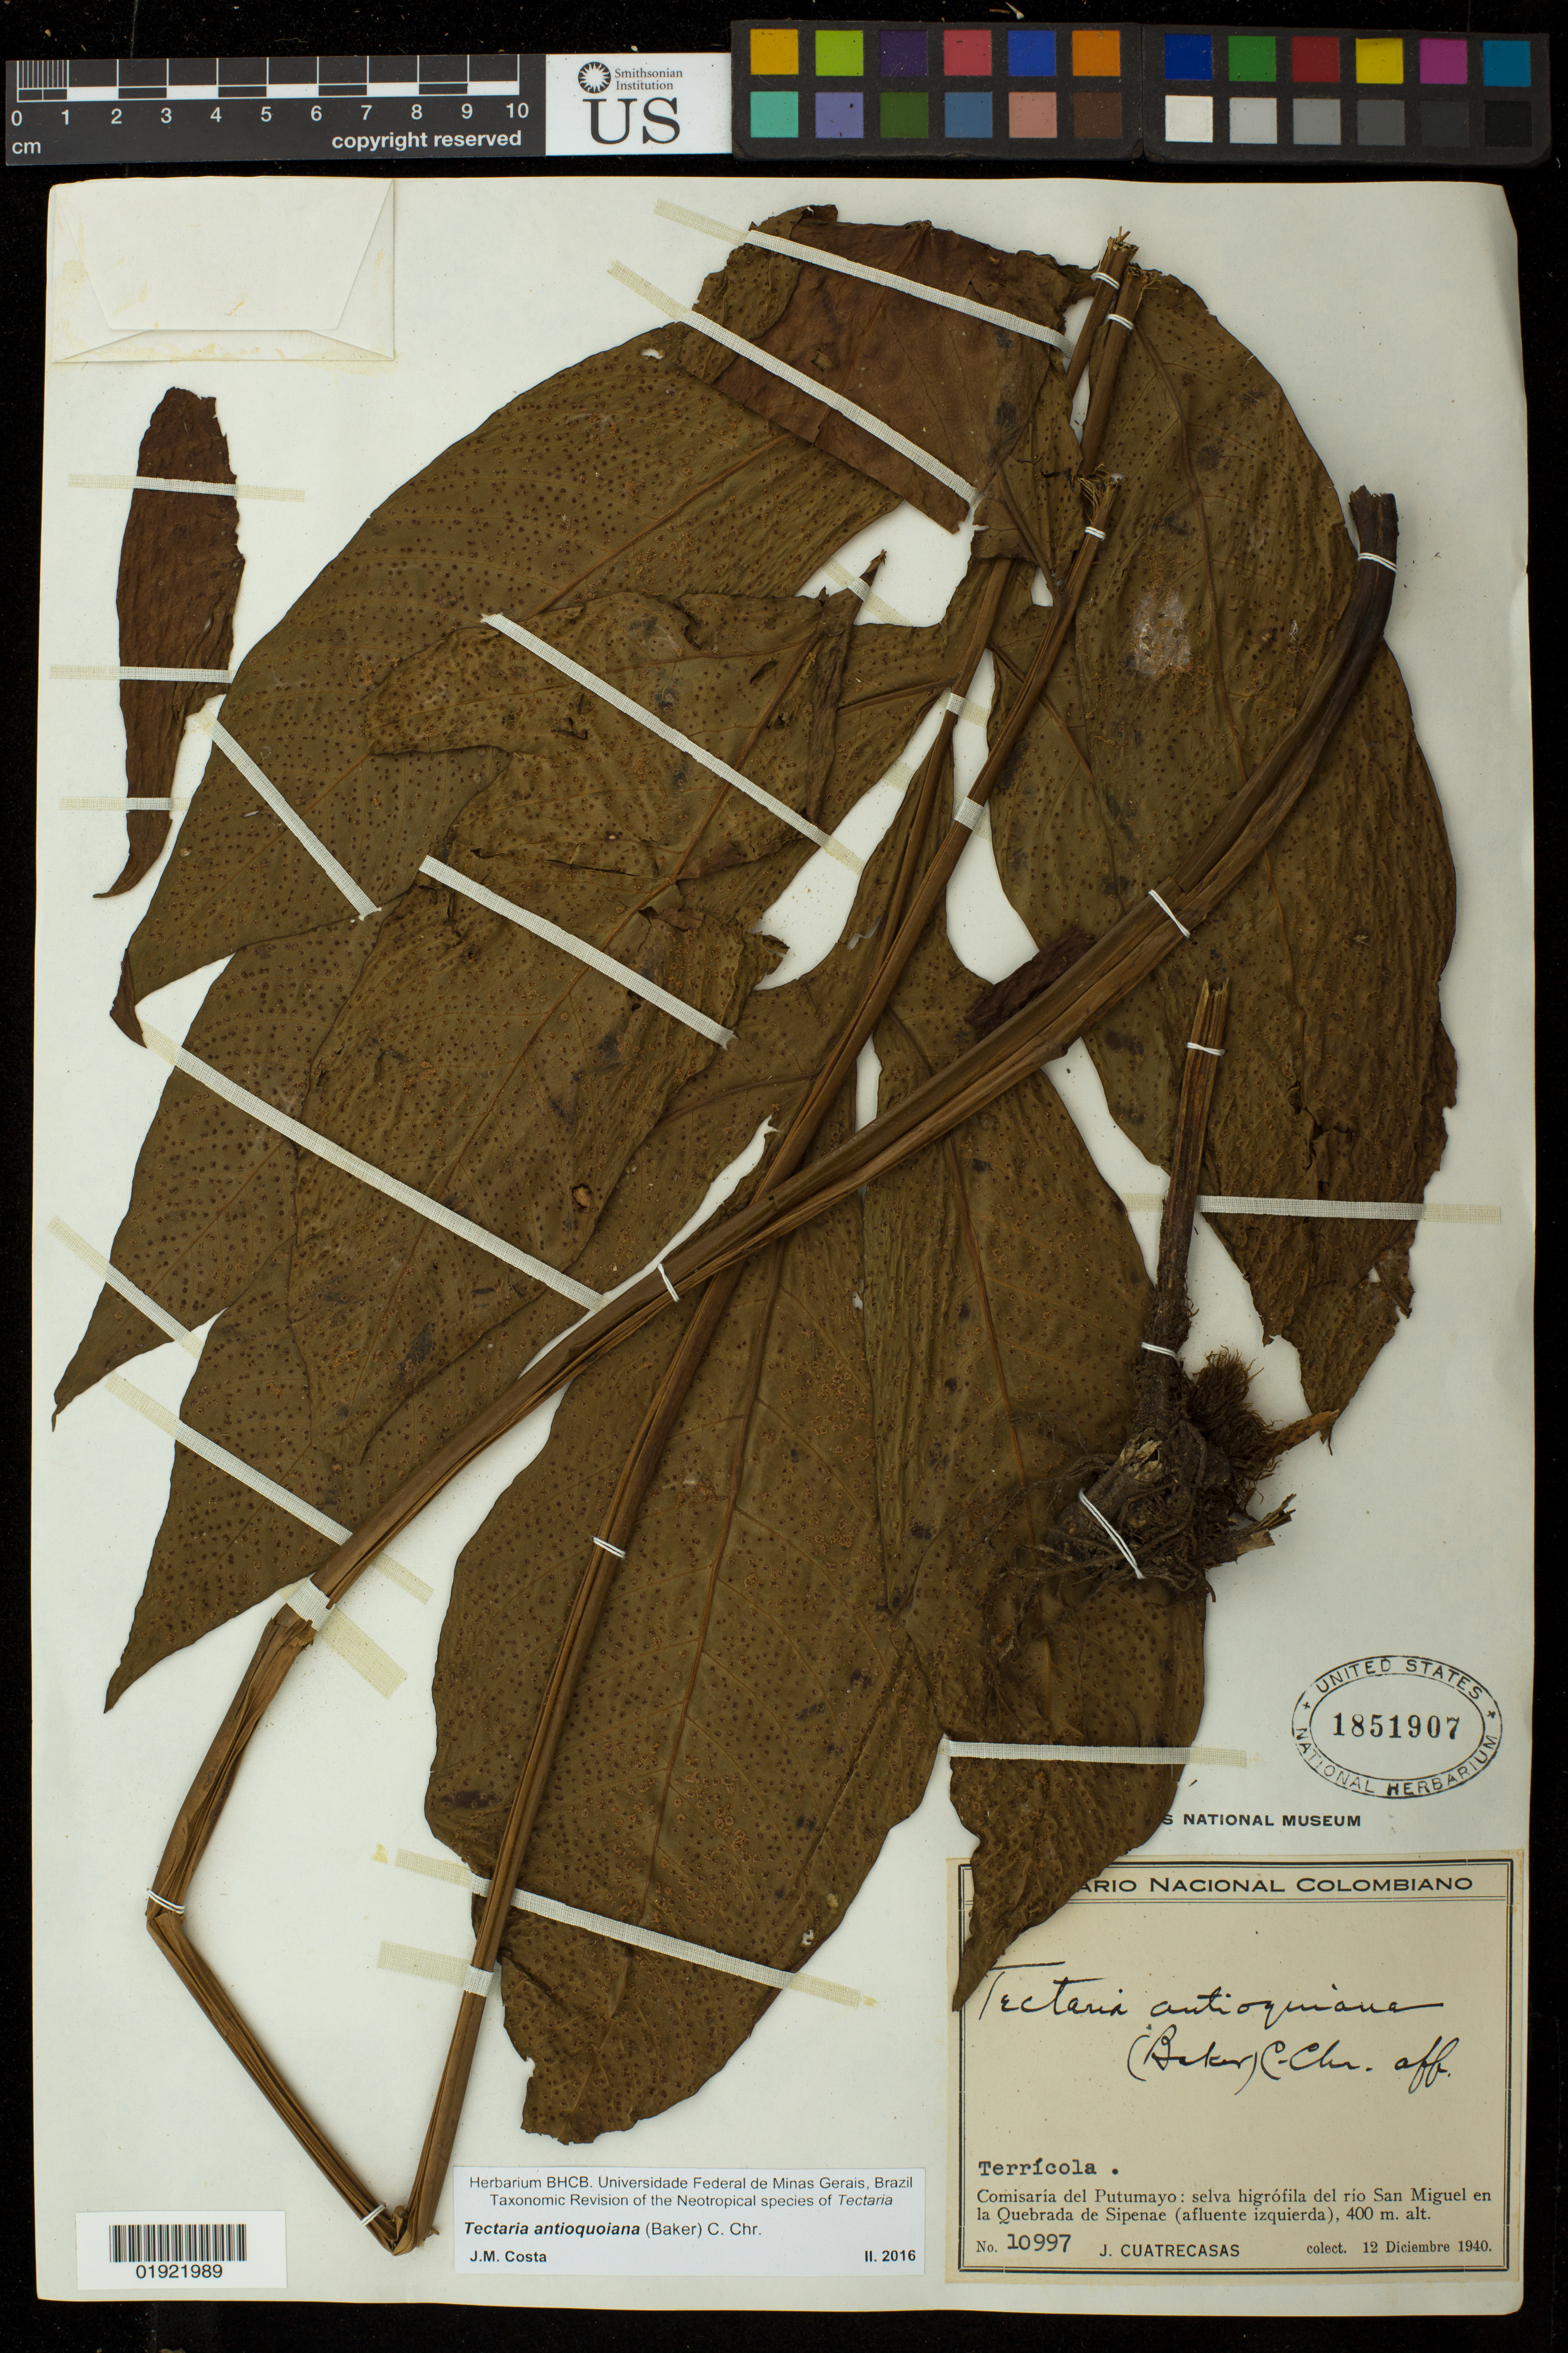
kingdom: Plantae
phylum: Tracheophyta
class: Polypodiopsida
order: Polypodiales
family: Tectariaceae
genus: Tectaria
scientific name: Tectaria antioquoiana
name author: (Baker) C. Chr.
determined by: Costa, J. M.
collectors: J. Cuatrecasas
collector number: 10997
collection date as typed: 12 Diciembre 1940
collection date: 1940-12-12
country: Colombia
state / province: Putumayo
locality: Comisaria del Putumayo: selva higrofila del rio San Miguel en la Quebrada de Sipenae (afluente izquierda)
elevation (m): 400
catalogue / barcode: US 1851907